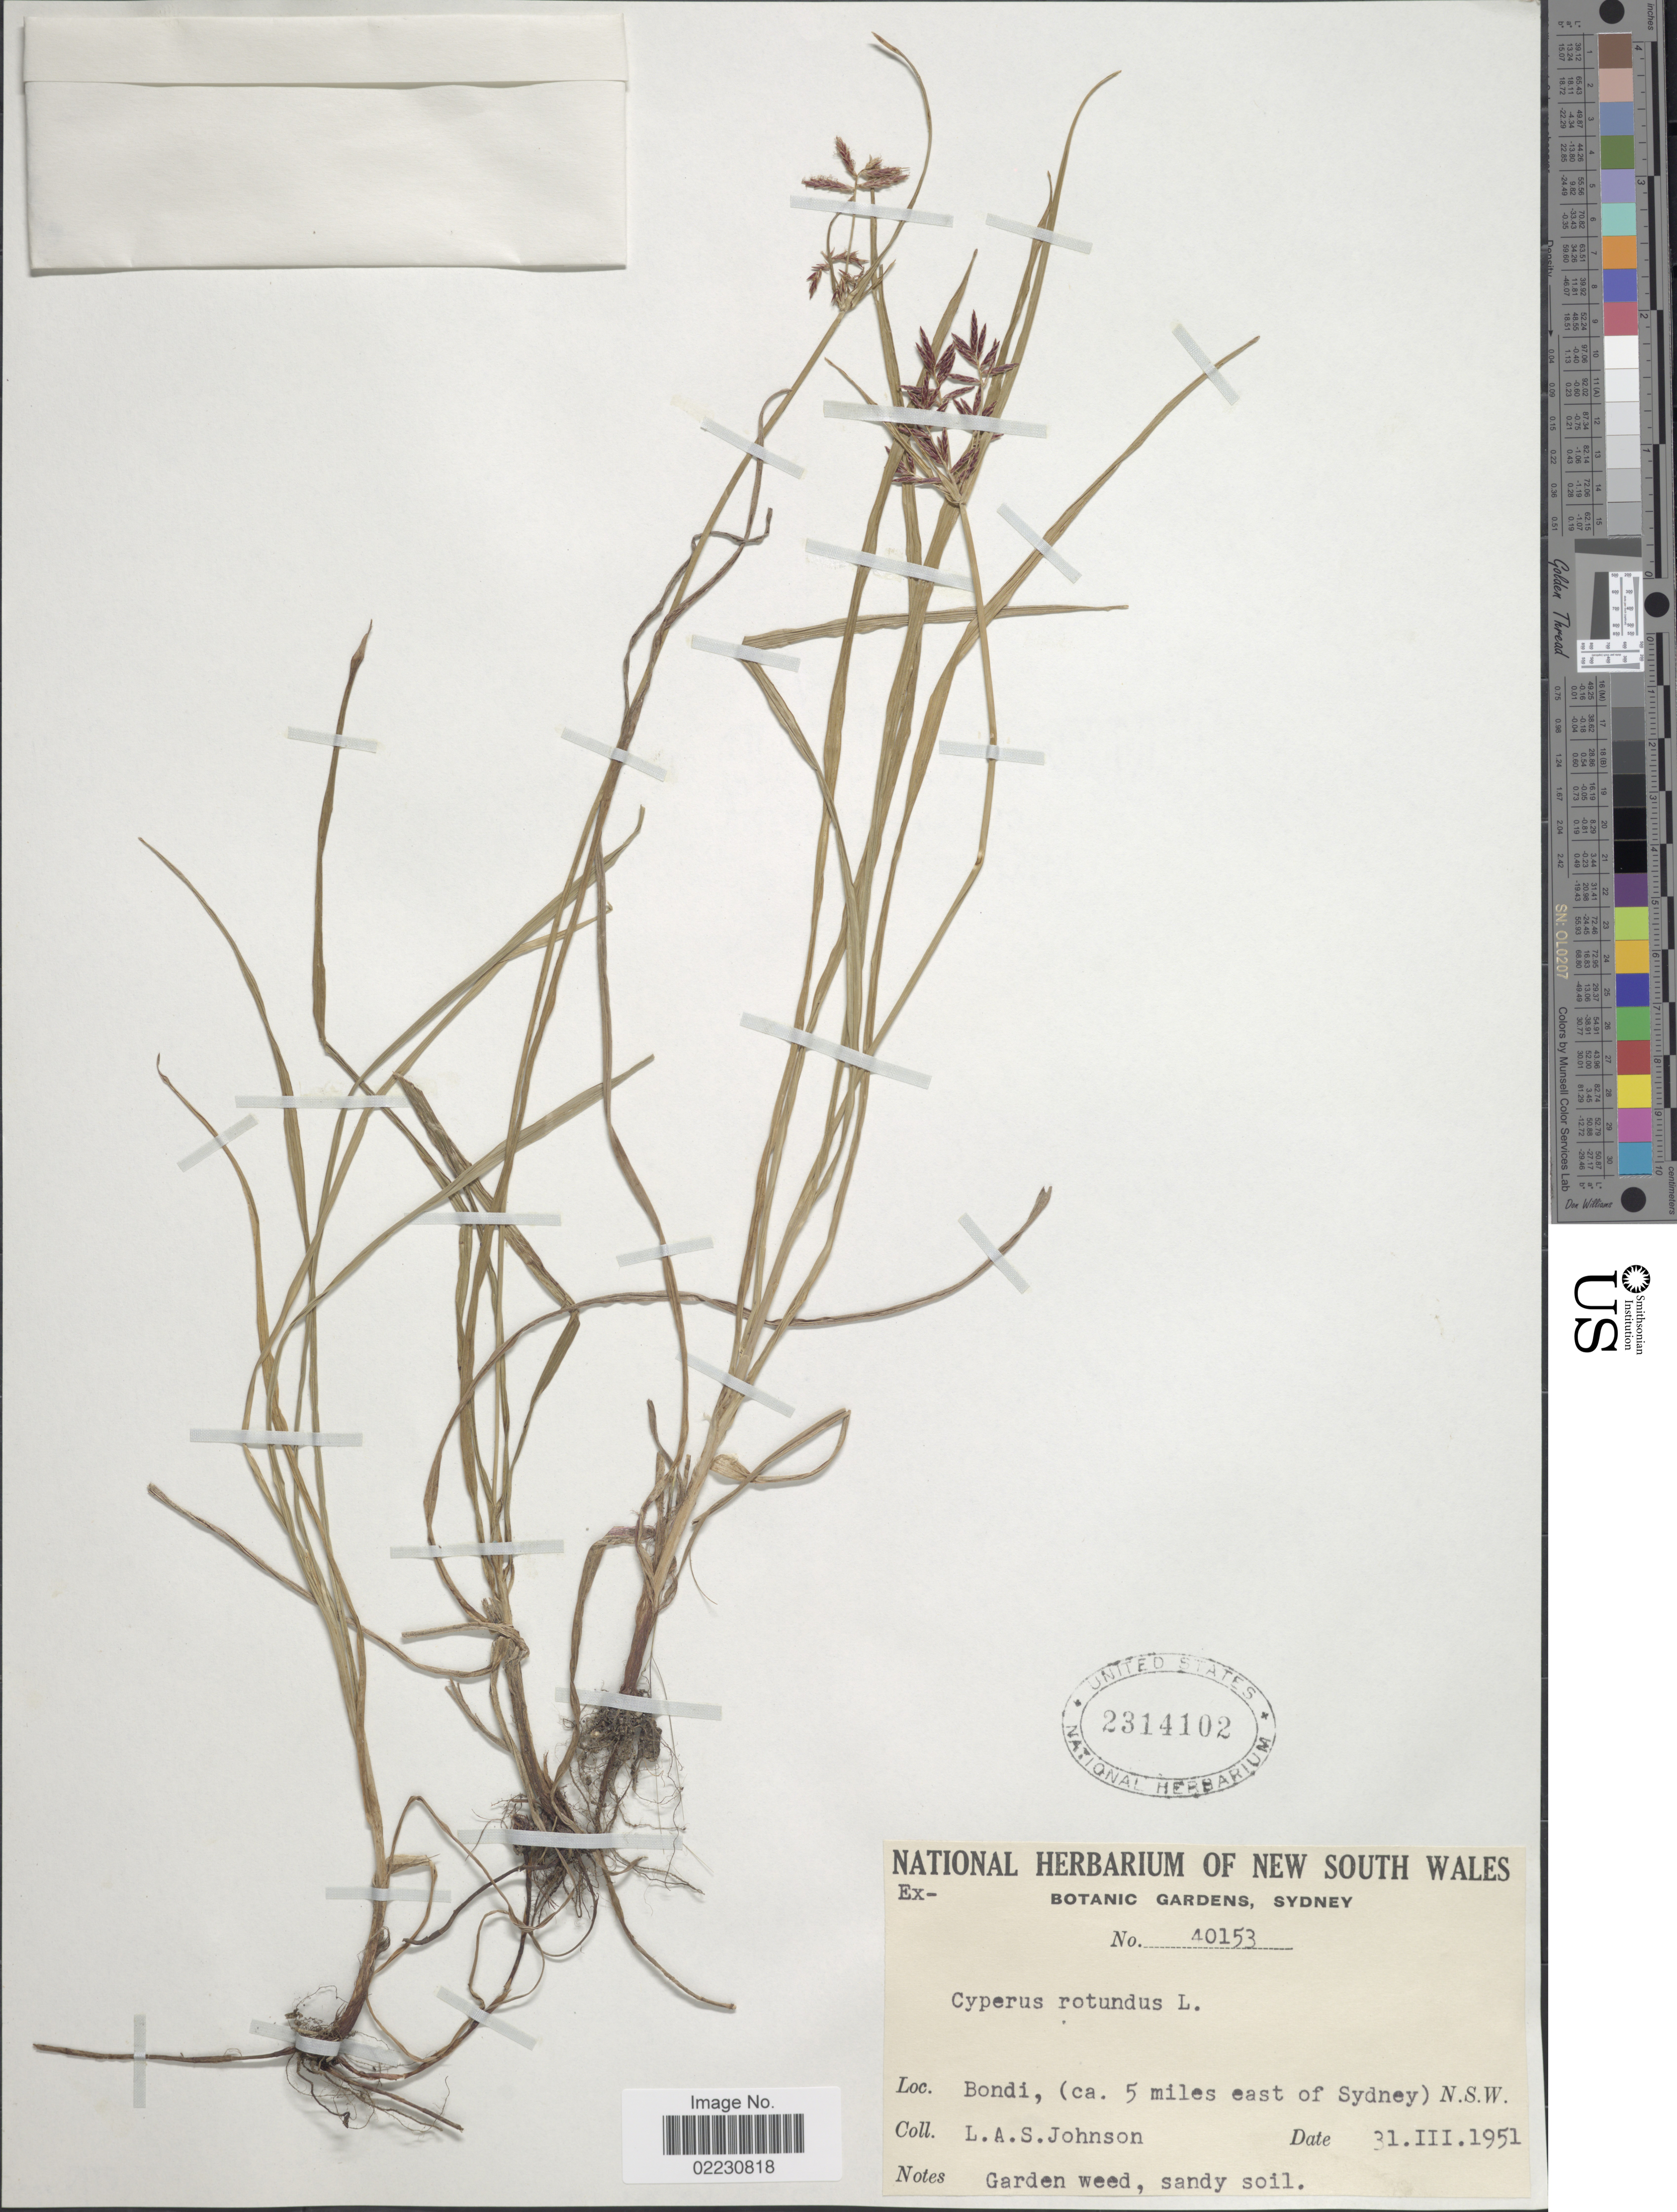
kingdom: Plantae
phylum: Tracheophyta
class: Liliopsida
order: Poales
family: Cyperaceae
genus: Cyperus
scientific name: Cyperus rotundus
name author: L.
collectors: L. A. S. Johnson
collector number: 40153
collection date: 1951-03-31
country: Australia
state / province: New South Wales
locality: Bondi, (ca 5 miles east of Sydney) N.S.W.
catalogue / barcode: US 2314102